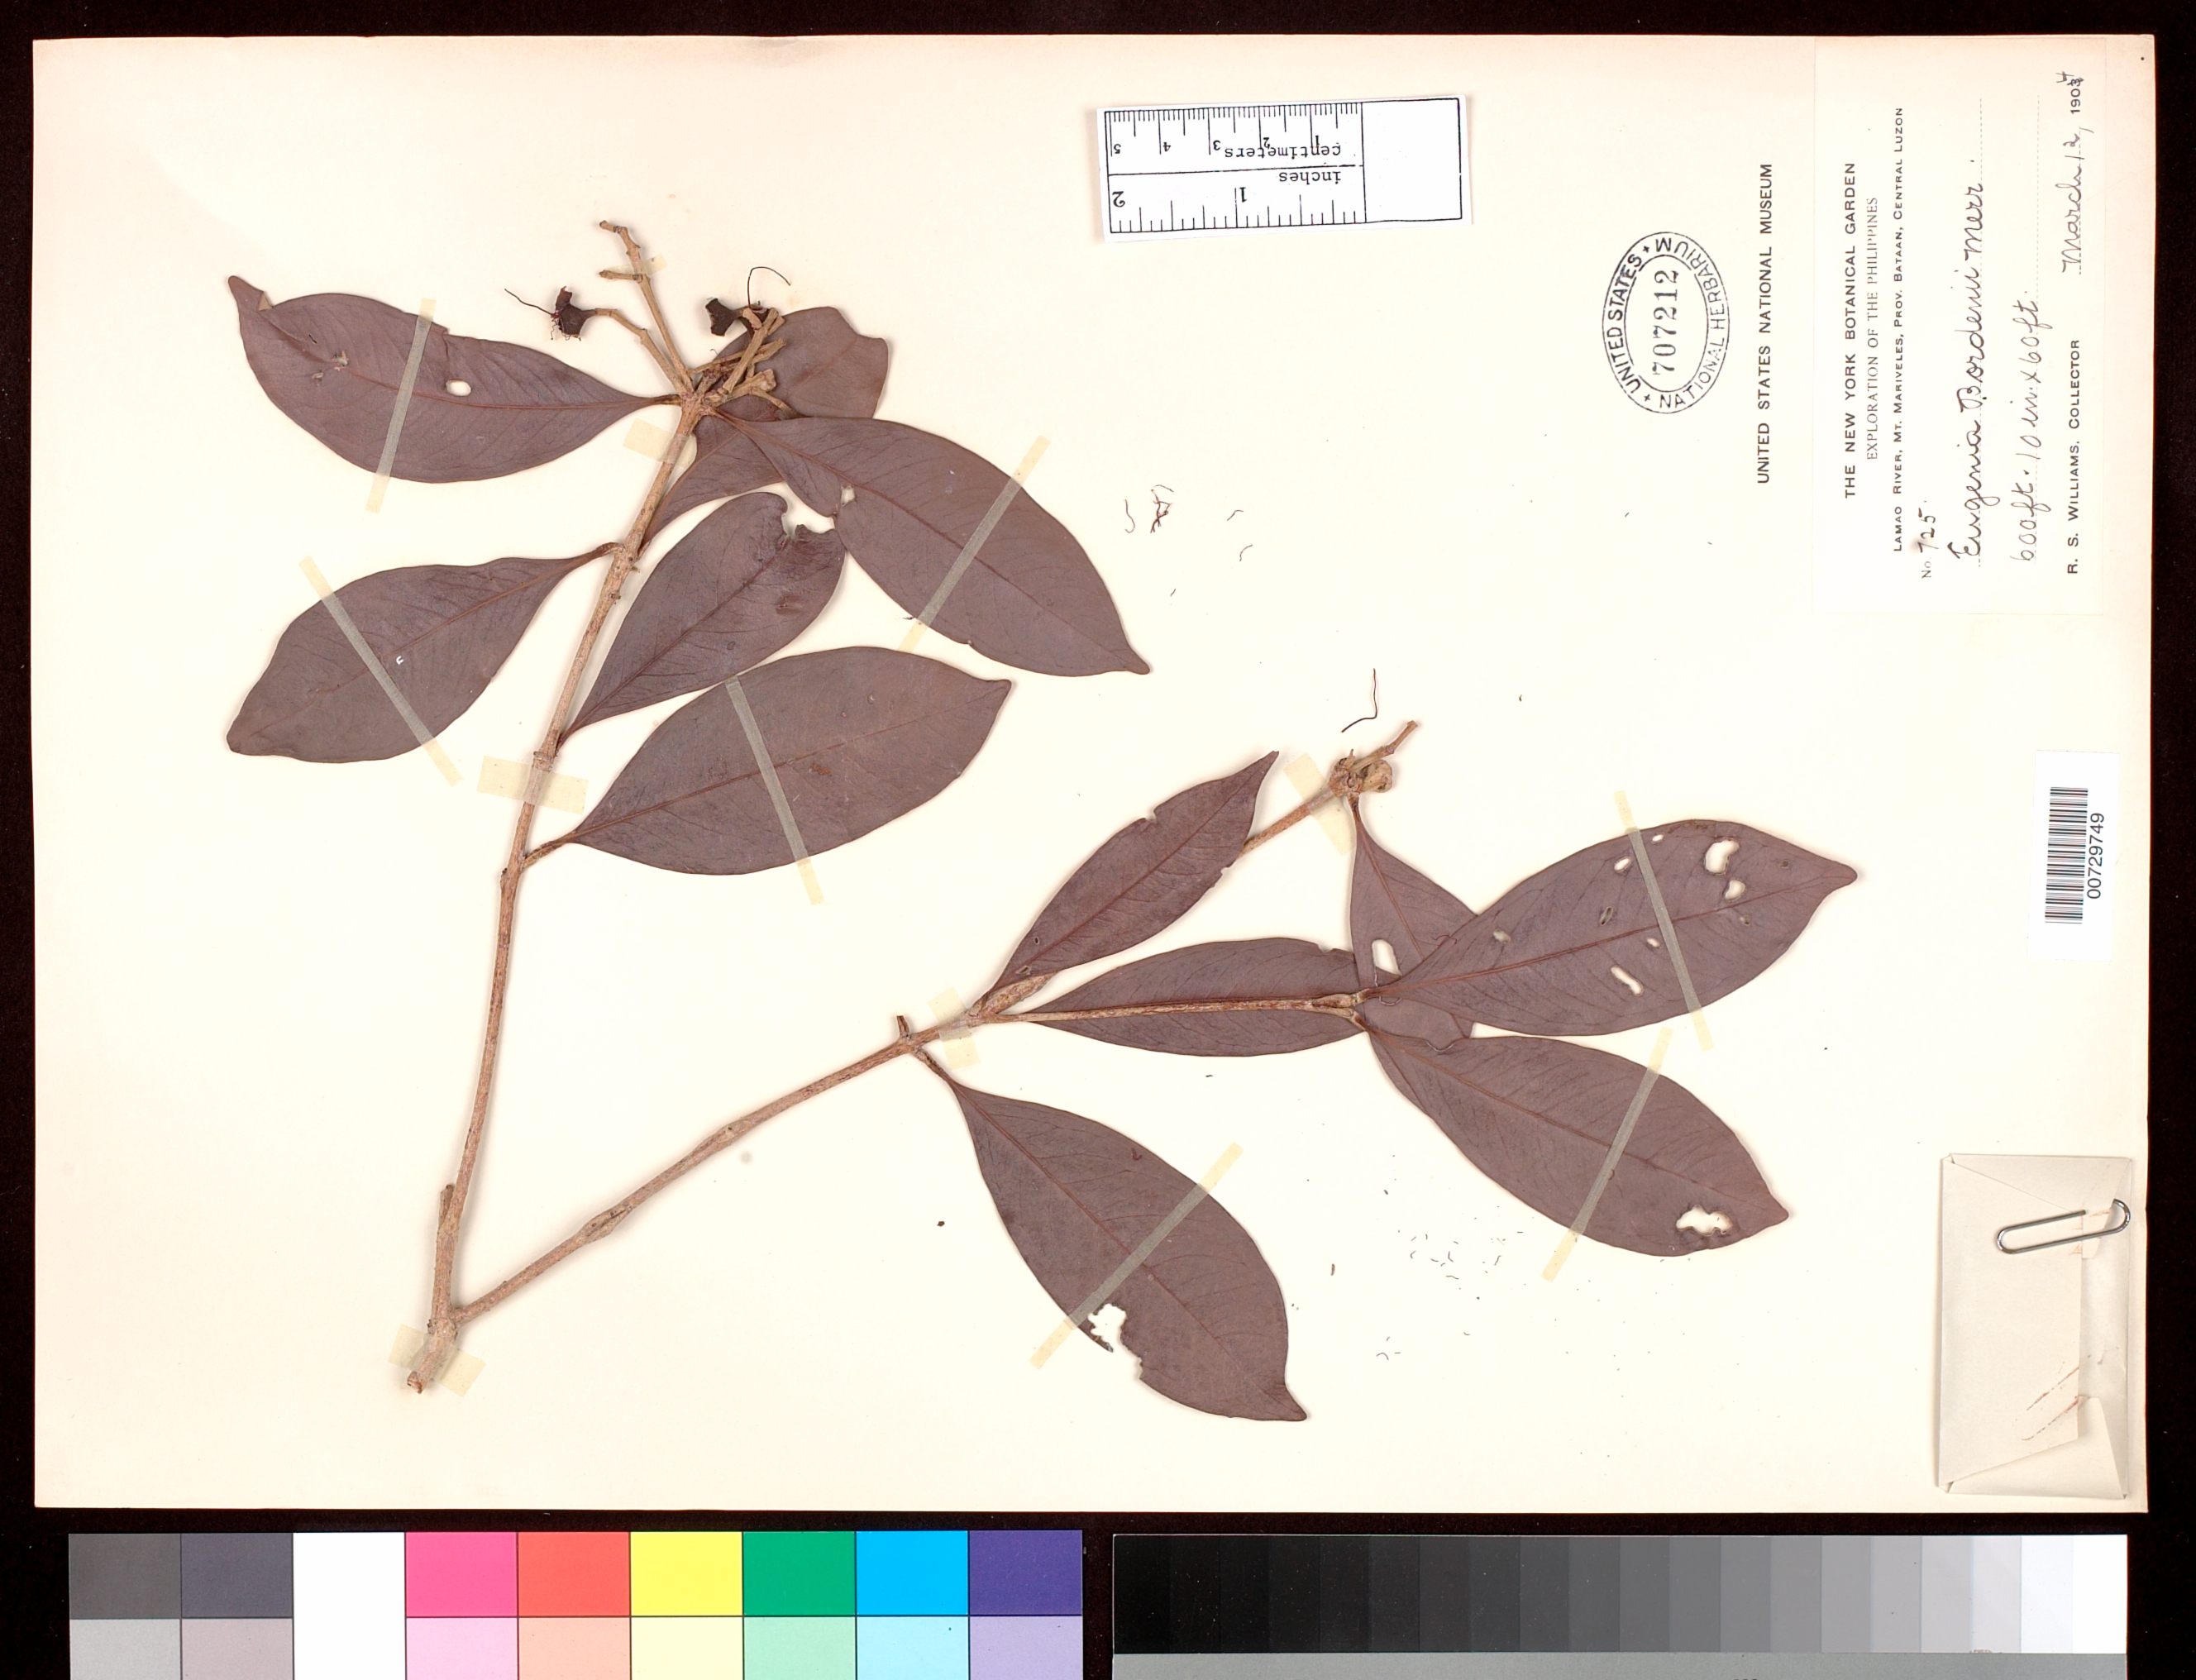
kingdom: Plantae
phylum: Tracheophyta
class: Magnoliopsida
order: Myrtales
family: Myrtaceae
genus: Syzygium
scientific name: Syzygium bordenii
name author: (Merr.) Merr.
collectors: R. S. Williams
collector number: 725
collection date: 1904-03-12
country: Philippines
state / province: Central Luzon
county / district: Baatan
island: Luzon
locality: Lamao River, Mt. Mariveles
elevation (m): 183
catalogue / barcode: US 707212